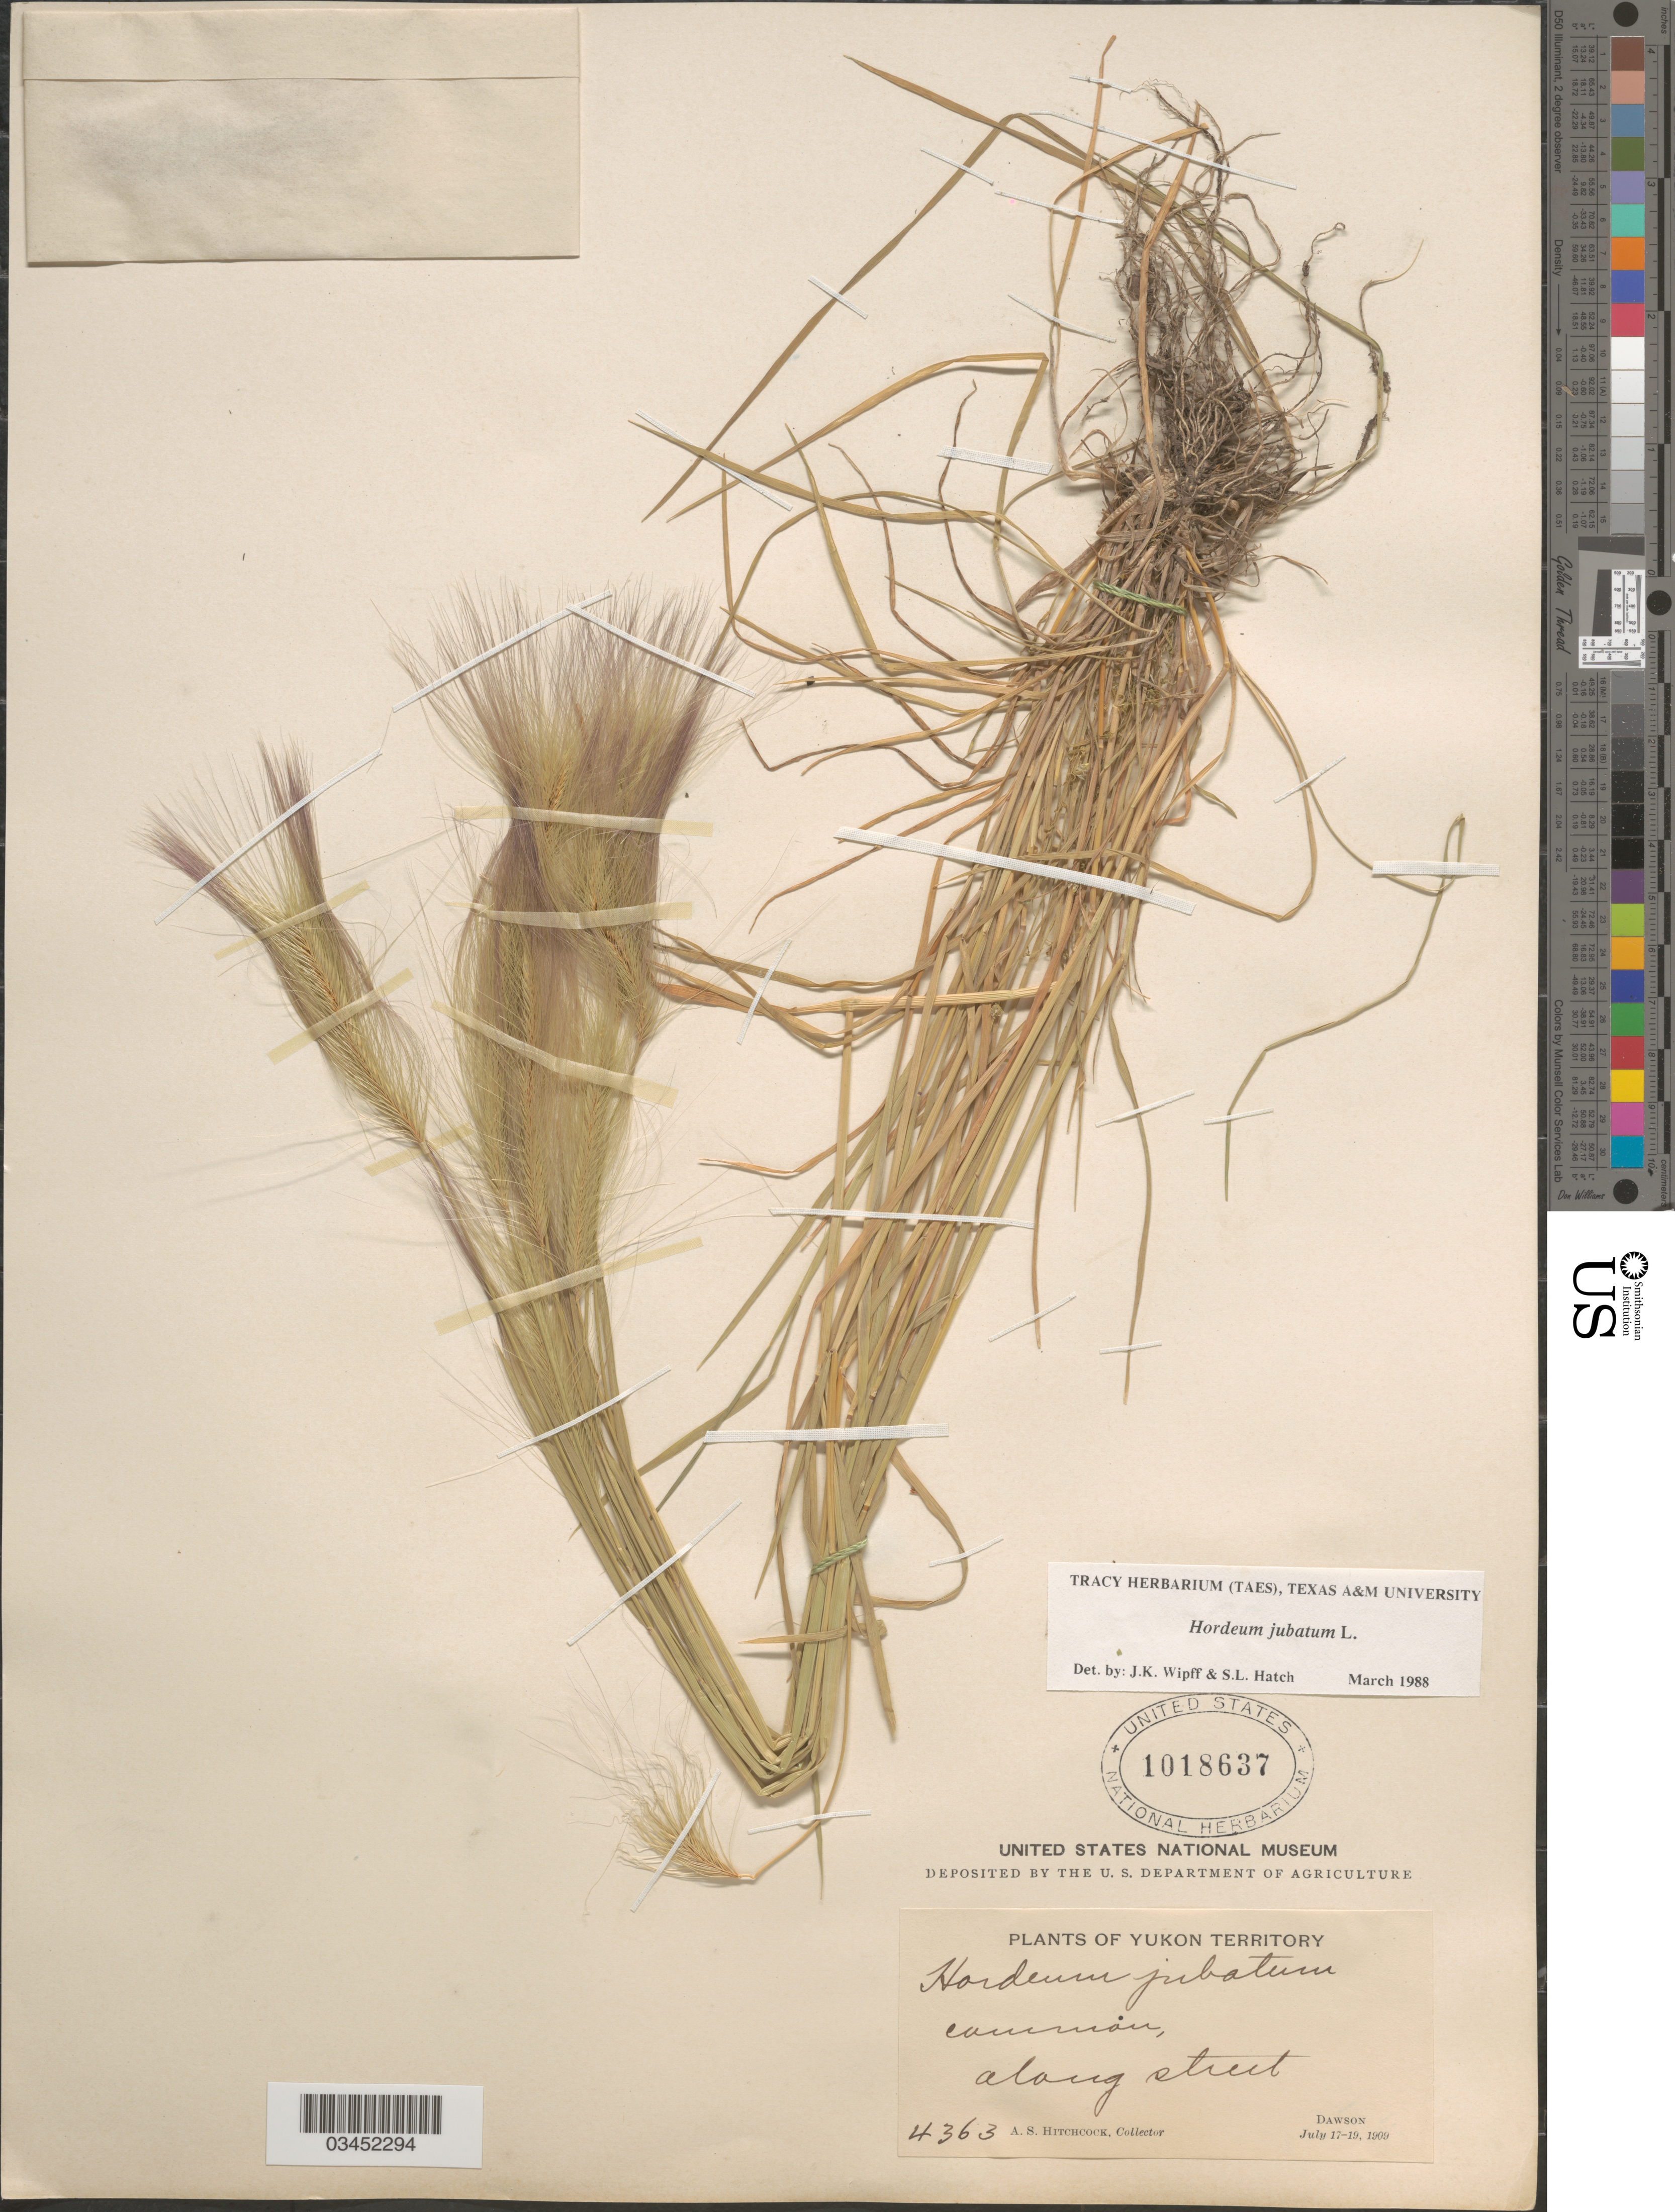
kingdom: Plantae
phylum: Tracheophyta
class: Liliopsida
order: Poales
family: Poaceae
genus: Hordeum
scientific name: Hordeum jubatum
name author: L.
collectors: A. S. Hitchcock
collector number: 4363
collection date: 1909-07-17/1909-07-19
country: Canada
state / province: Yukon Territory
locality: Common, along street. Dawson.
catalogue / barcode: US 1018637